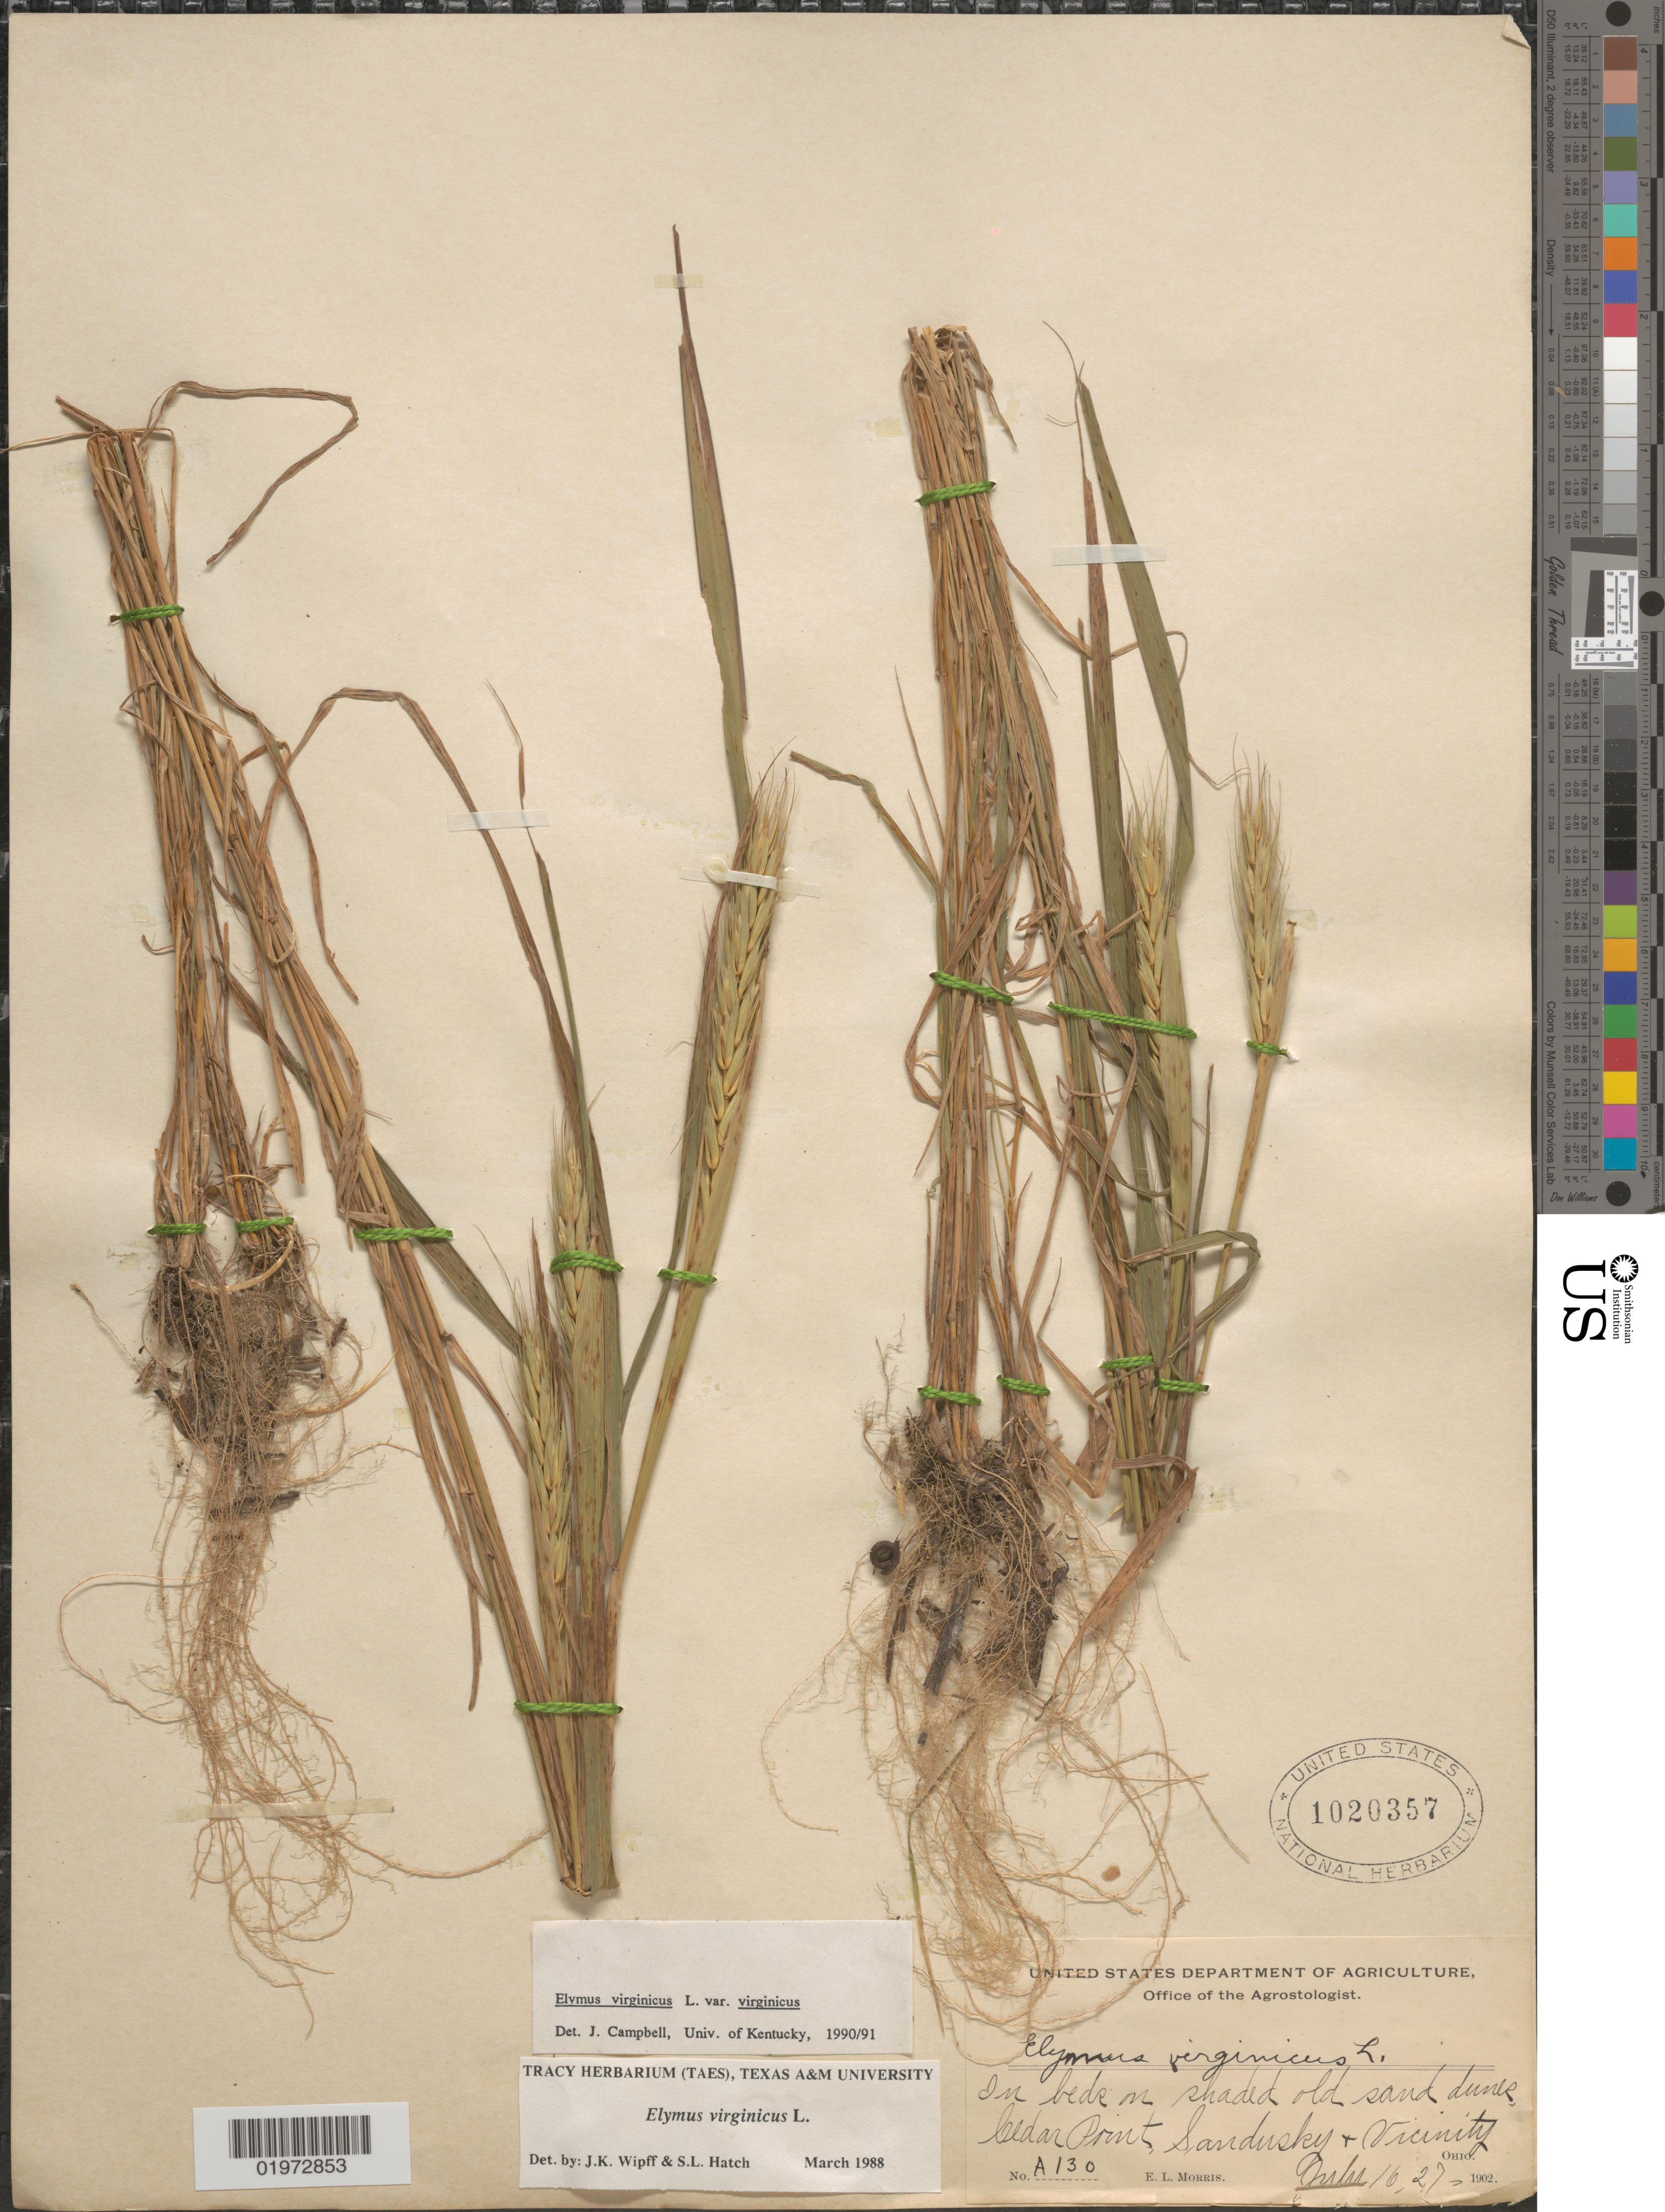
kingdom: Plantae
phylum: Tracheophyta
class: Liliopsida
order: Poales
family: Poaceae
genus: Elymus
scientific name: Elymus virginicus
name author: L.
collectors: E. Morris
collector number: A130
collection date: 1902-07-16/1902-07-27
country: United States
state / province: Ohio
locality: Cedar Point, Sandusky & Vicinity.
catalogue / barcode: US 1020357